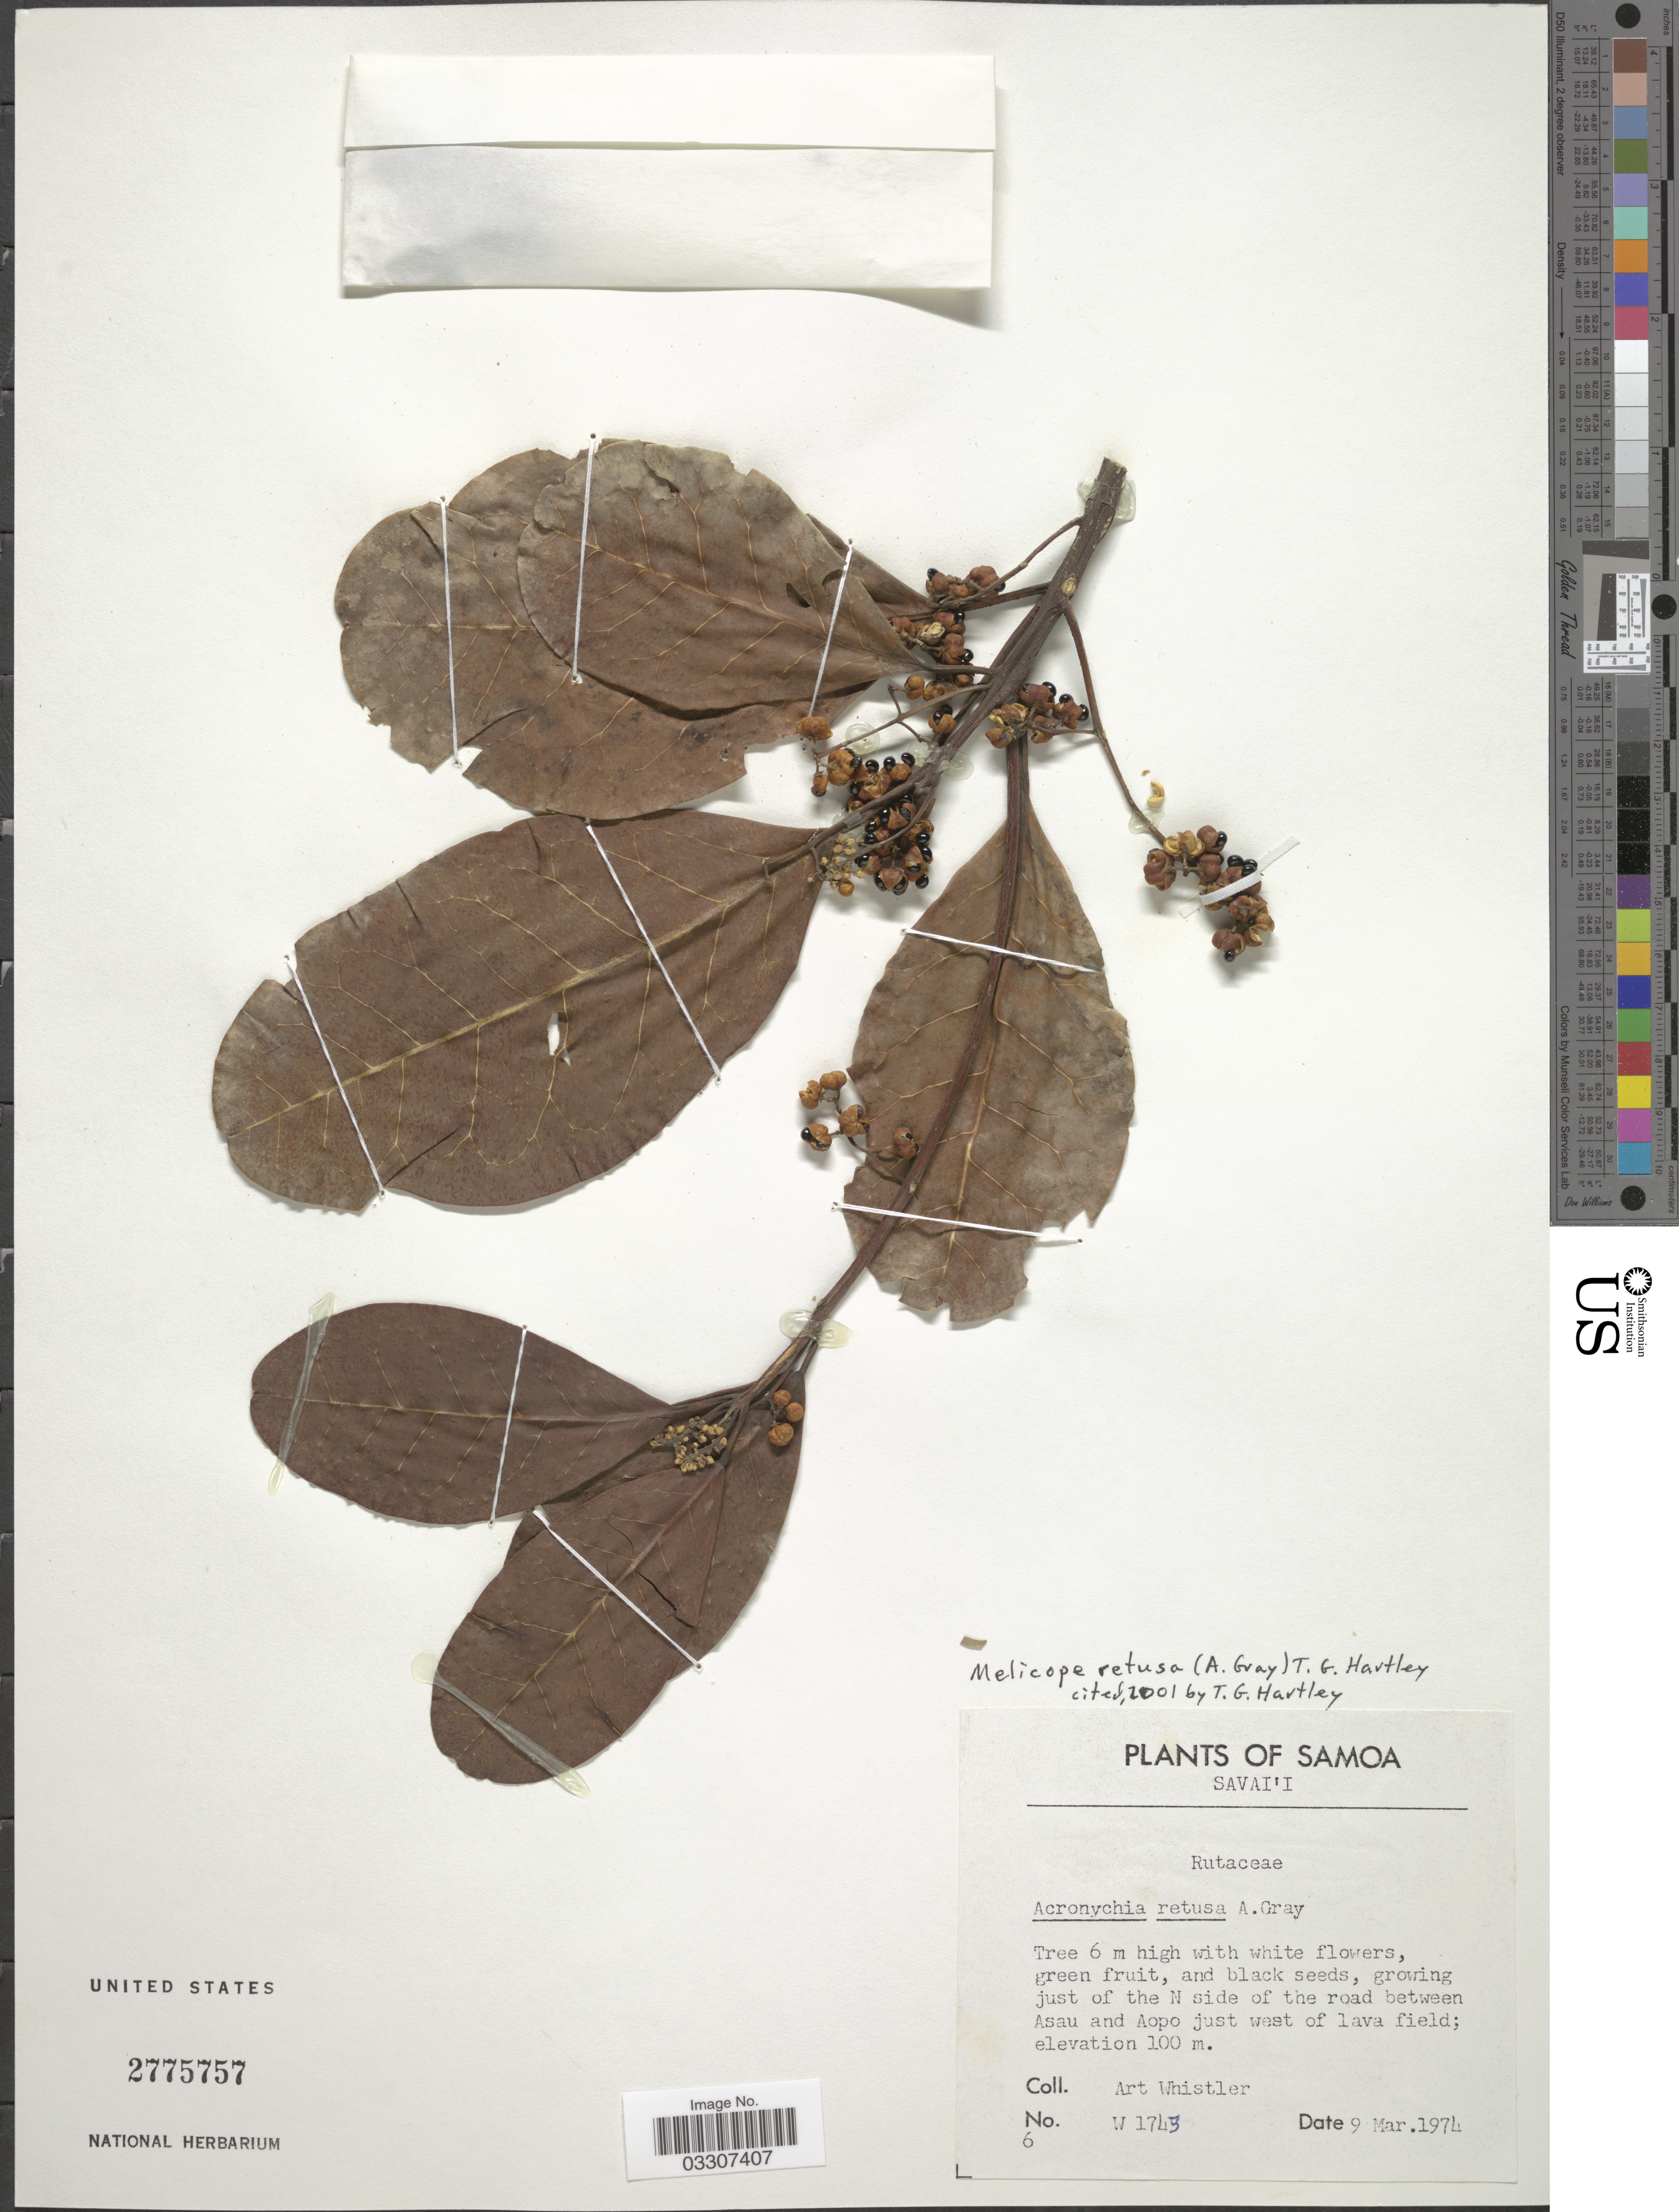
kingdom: Plantae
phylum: Tracheophyta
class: Magnoliopsida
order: Sapindales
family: Rutaceae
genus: Melicope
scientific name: Melicope retusa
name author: (A. Gray) T.G. Hartley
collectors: A. Whistler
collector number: W1743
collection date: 1974-03-09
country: Samoa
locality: Samoa. Savai'i. Growing just of the N side of the road between Asau and Aopo just west of lava field.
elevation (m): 100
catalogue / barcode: US 2775757